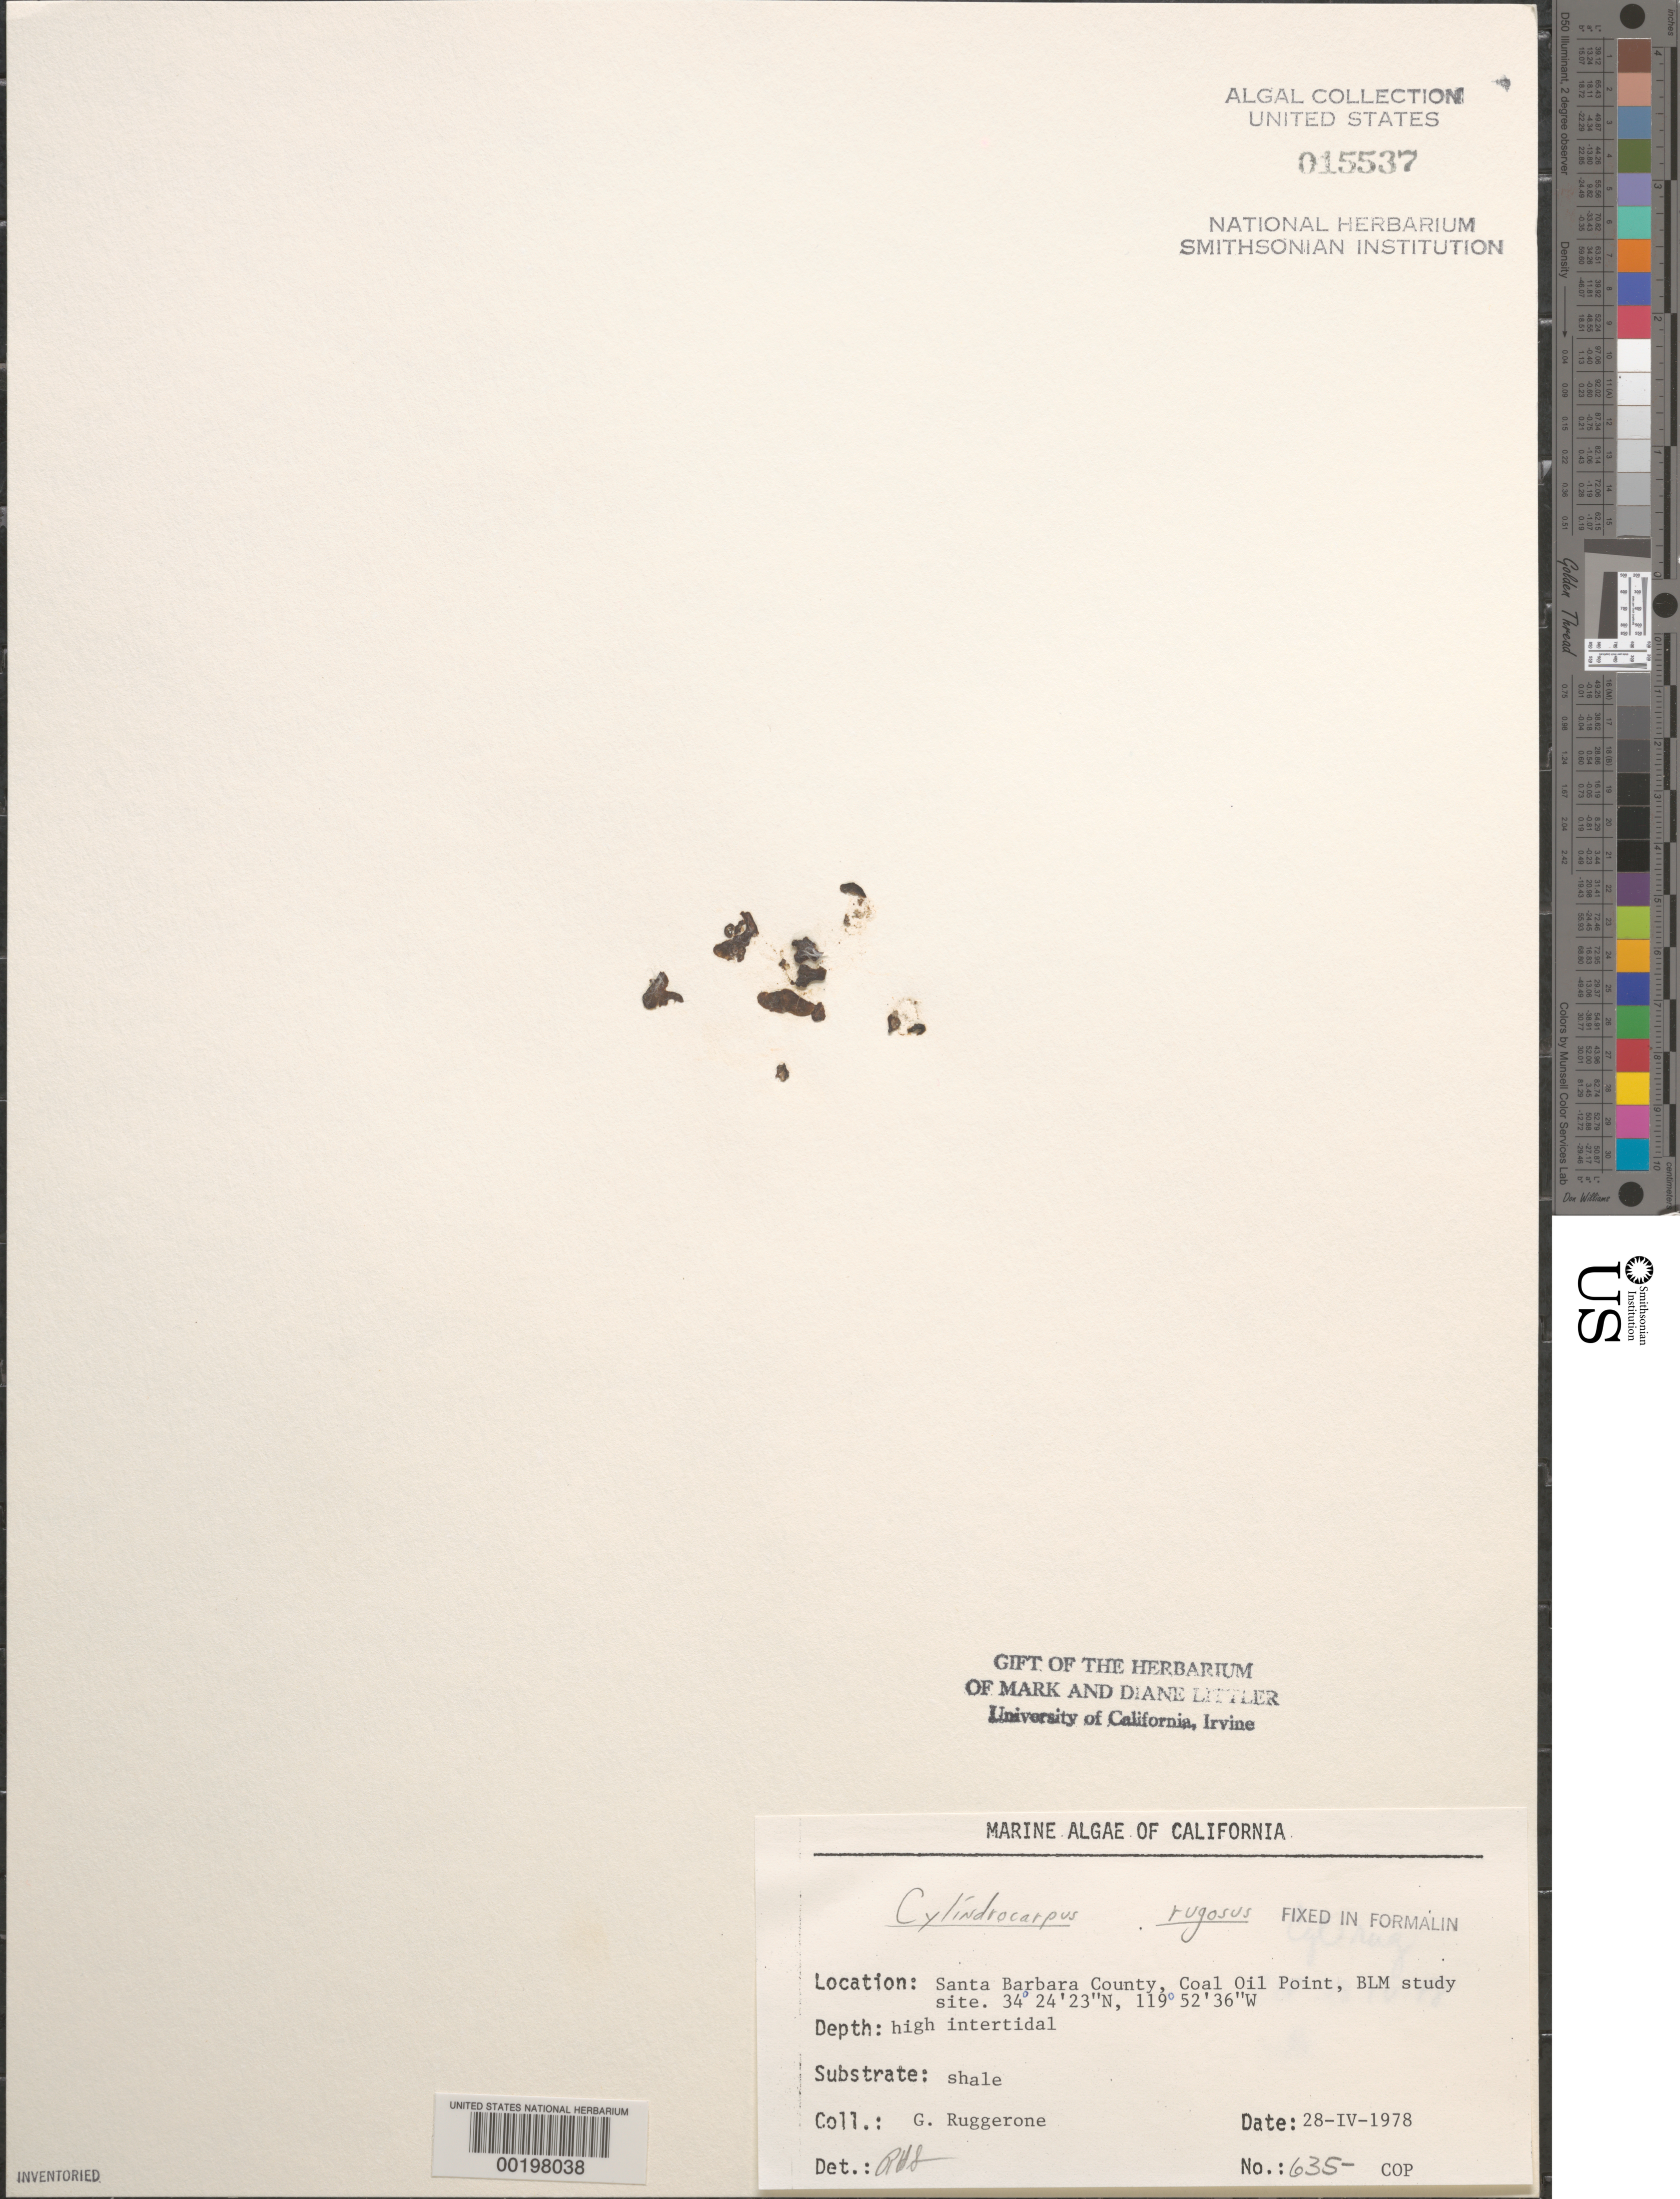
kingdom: Chromista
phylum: Ochrophyta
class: Phaeophyceae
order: Ectocarpales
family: Petrospongiaceae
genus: Petrospongium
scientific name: Petrospongium rugosum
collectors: G. Ruggerone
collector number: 635-cop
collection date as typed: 28 Apr 1978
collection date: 1978-04-28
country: United States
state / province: California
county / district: Santa Barbara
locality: Coal Oil Point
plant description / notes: BLM-SOCALBIGHT Rocky Intertidal Survey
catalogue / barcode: US 15537